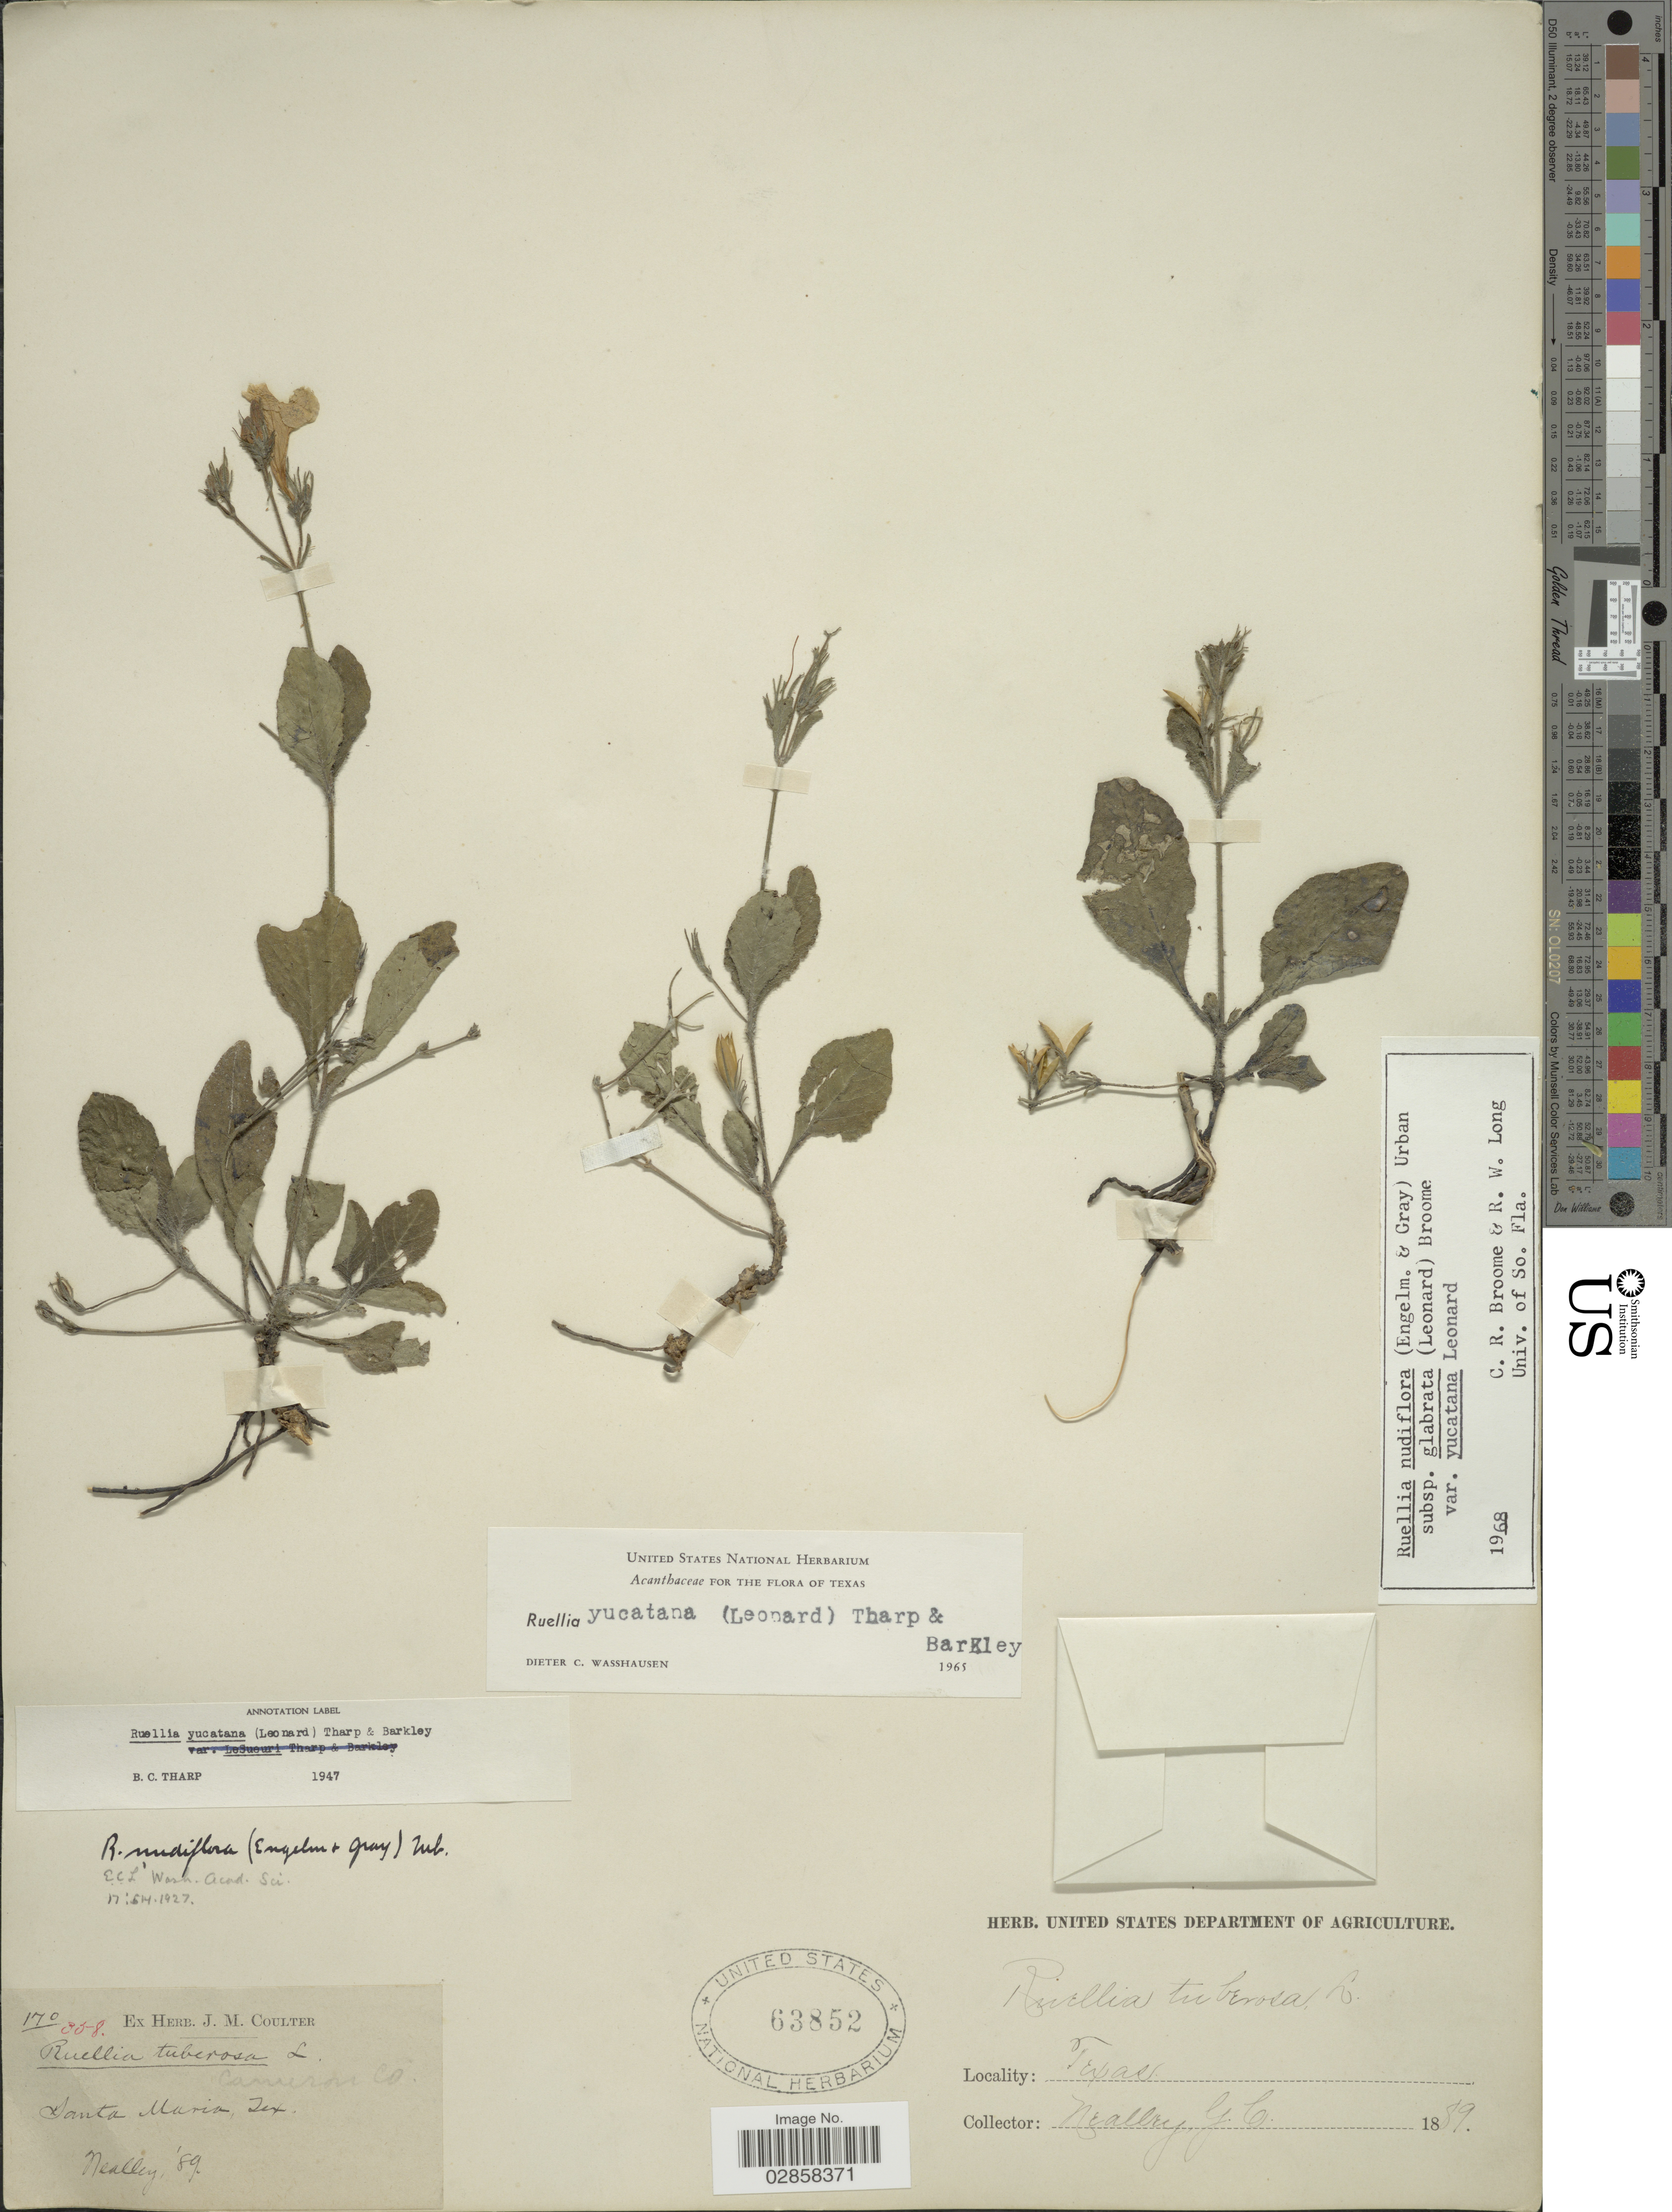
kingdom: Plantae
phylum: Tracheophyta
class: Magnoliopsida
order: Lamiales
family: Acanthaceae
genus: Ruellia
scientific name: Ruellia yucatana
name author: (Leonard) Tharp & F.A. Barkley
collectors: G. C. Nealley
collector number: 170/358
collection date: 1889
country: United States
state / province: Texas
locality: Santa Maria.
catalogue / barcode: US 63852